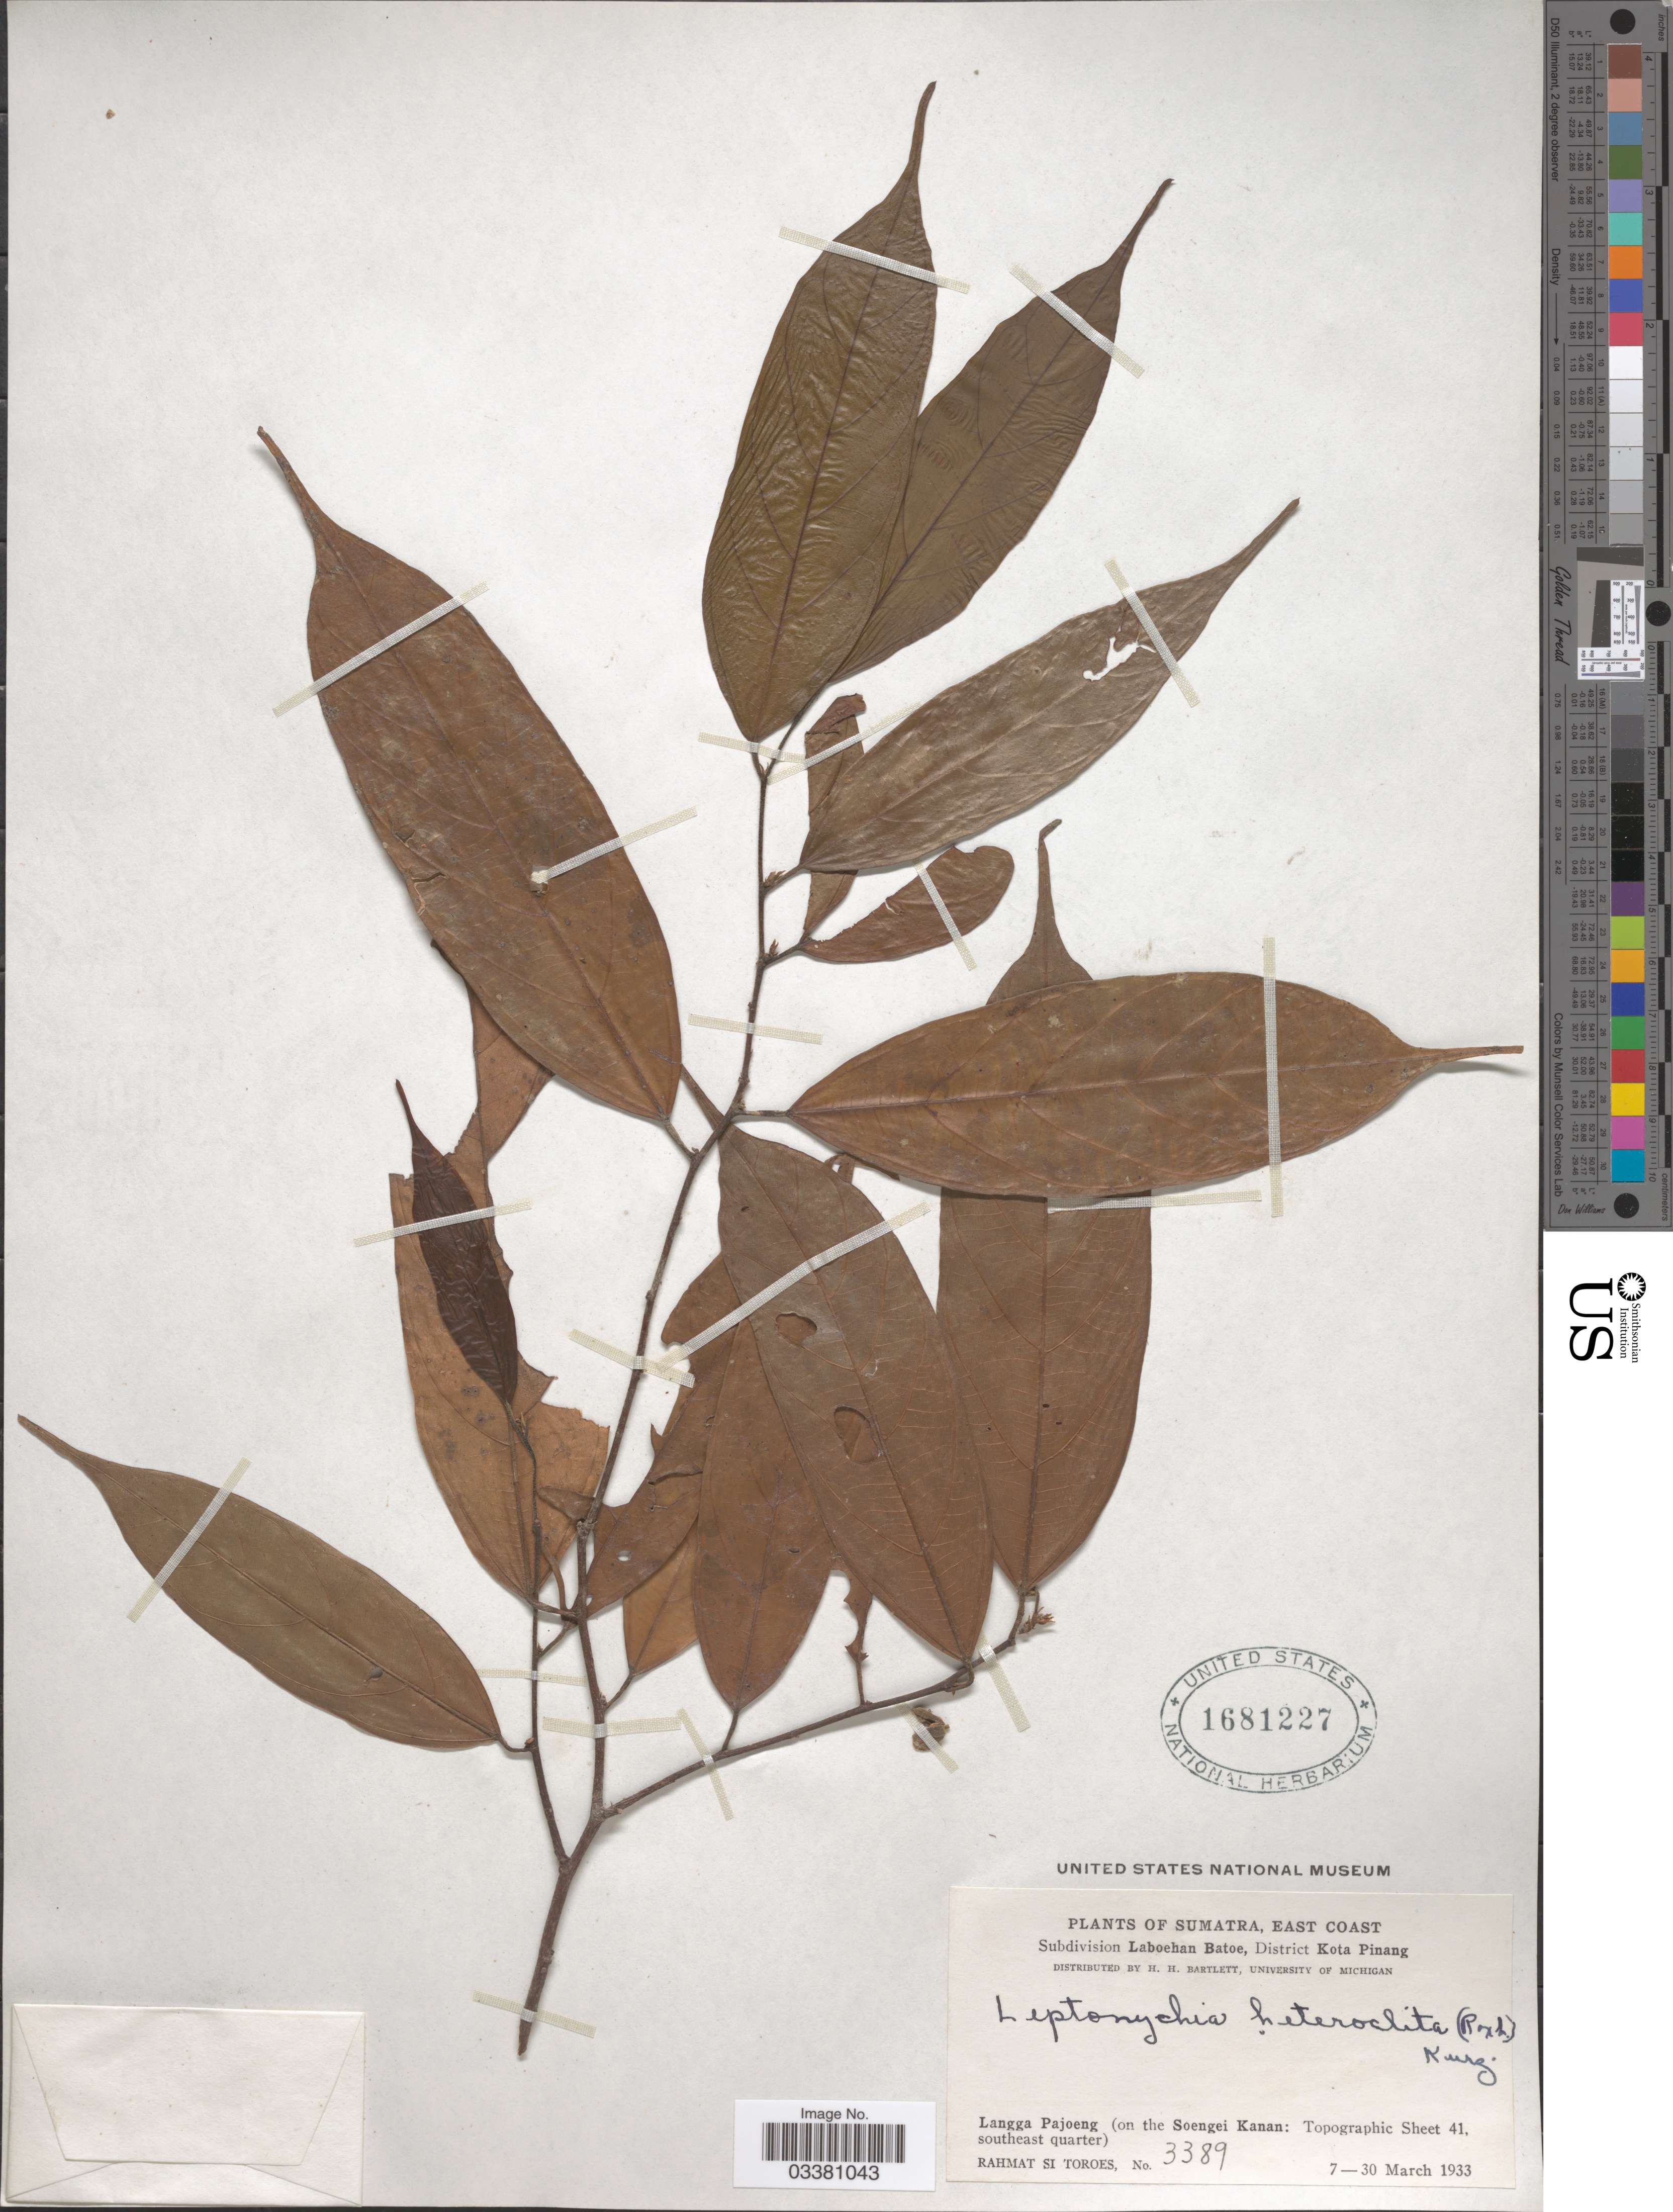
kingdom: Plantae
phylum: Tracheophyta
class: Magnoliopsida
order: Malvales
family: Malvaceae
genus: Leptonychia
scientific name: Leptonychia caudata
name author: Burret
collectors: Rahmat Si Boeea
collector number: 3389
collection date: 1933-03-07/1933-03-30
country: Indonesia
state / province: Sumatra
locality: East Coast. Subdivision Laboehan Batoe, District Kota Pinang. Langga Pajoeng (on the Soengei Kanan: Topgraphic Sheet 41, southeast quarter).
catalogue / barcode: US 1681227